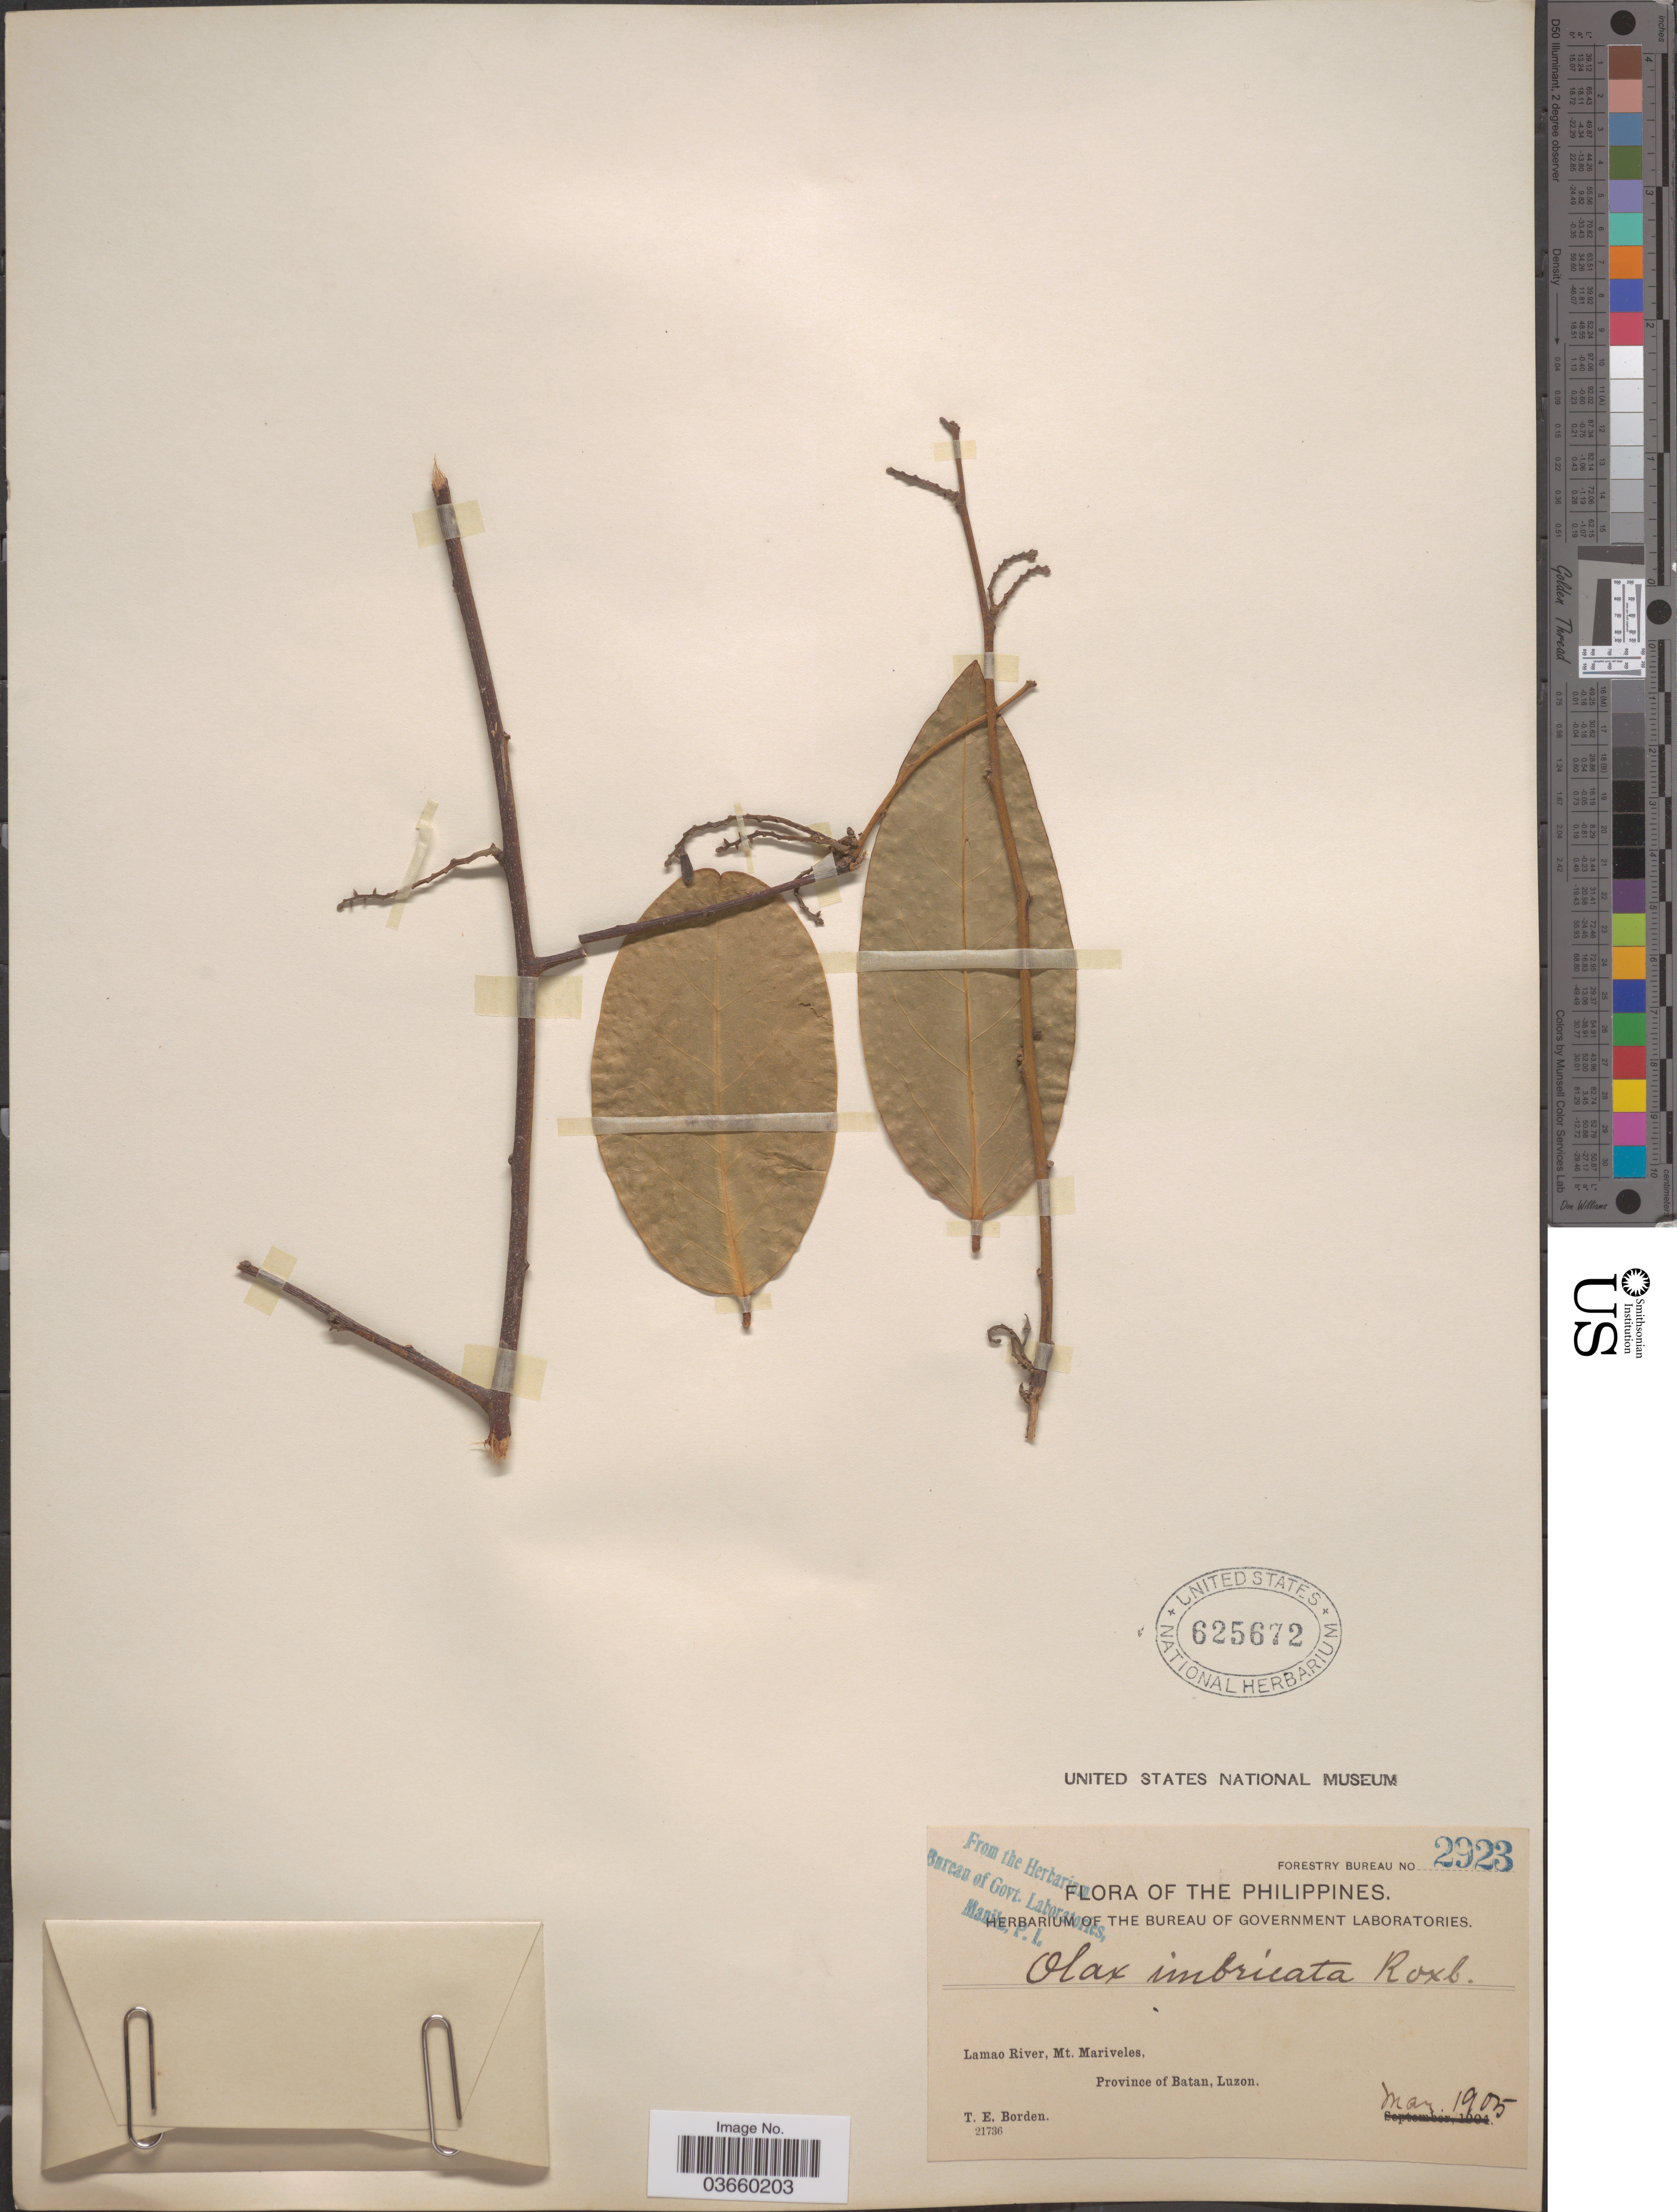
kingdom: Plantae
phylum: Tracheophyta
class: Magnoliopsida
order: Santalales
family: Olacaceae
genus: Olax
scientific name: Olax imbricata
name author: Roxb.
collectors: T. E. Borden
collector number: Forestry Bureau 2923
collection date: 1905-03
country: Philippines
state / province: Cagayan Valley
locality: Lamao River, Mt. Mariveles, Province of Batan, Luzon.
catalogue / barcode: US 625672